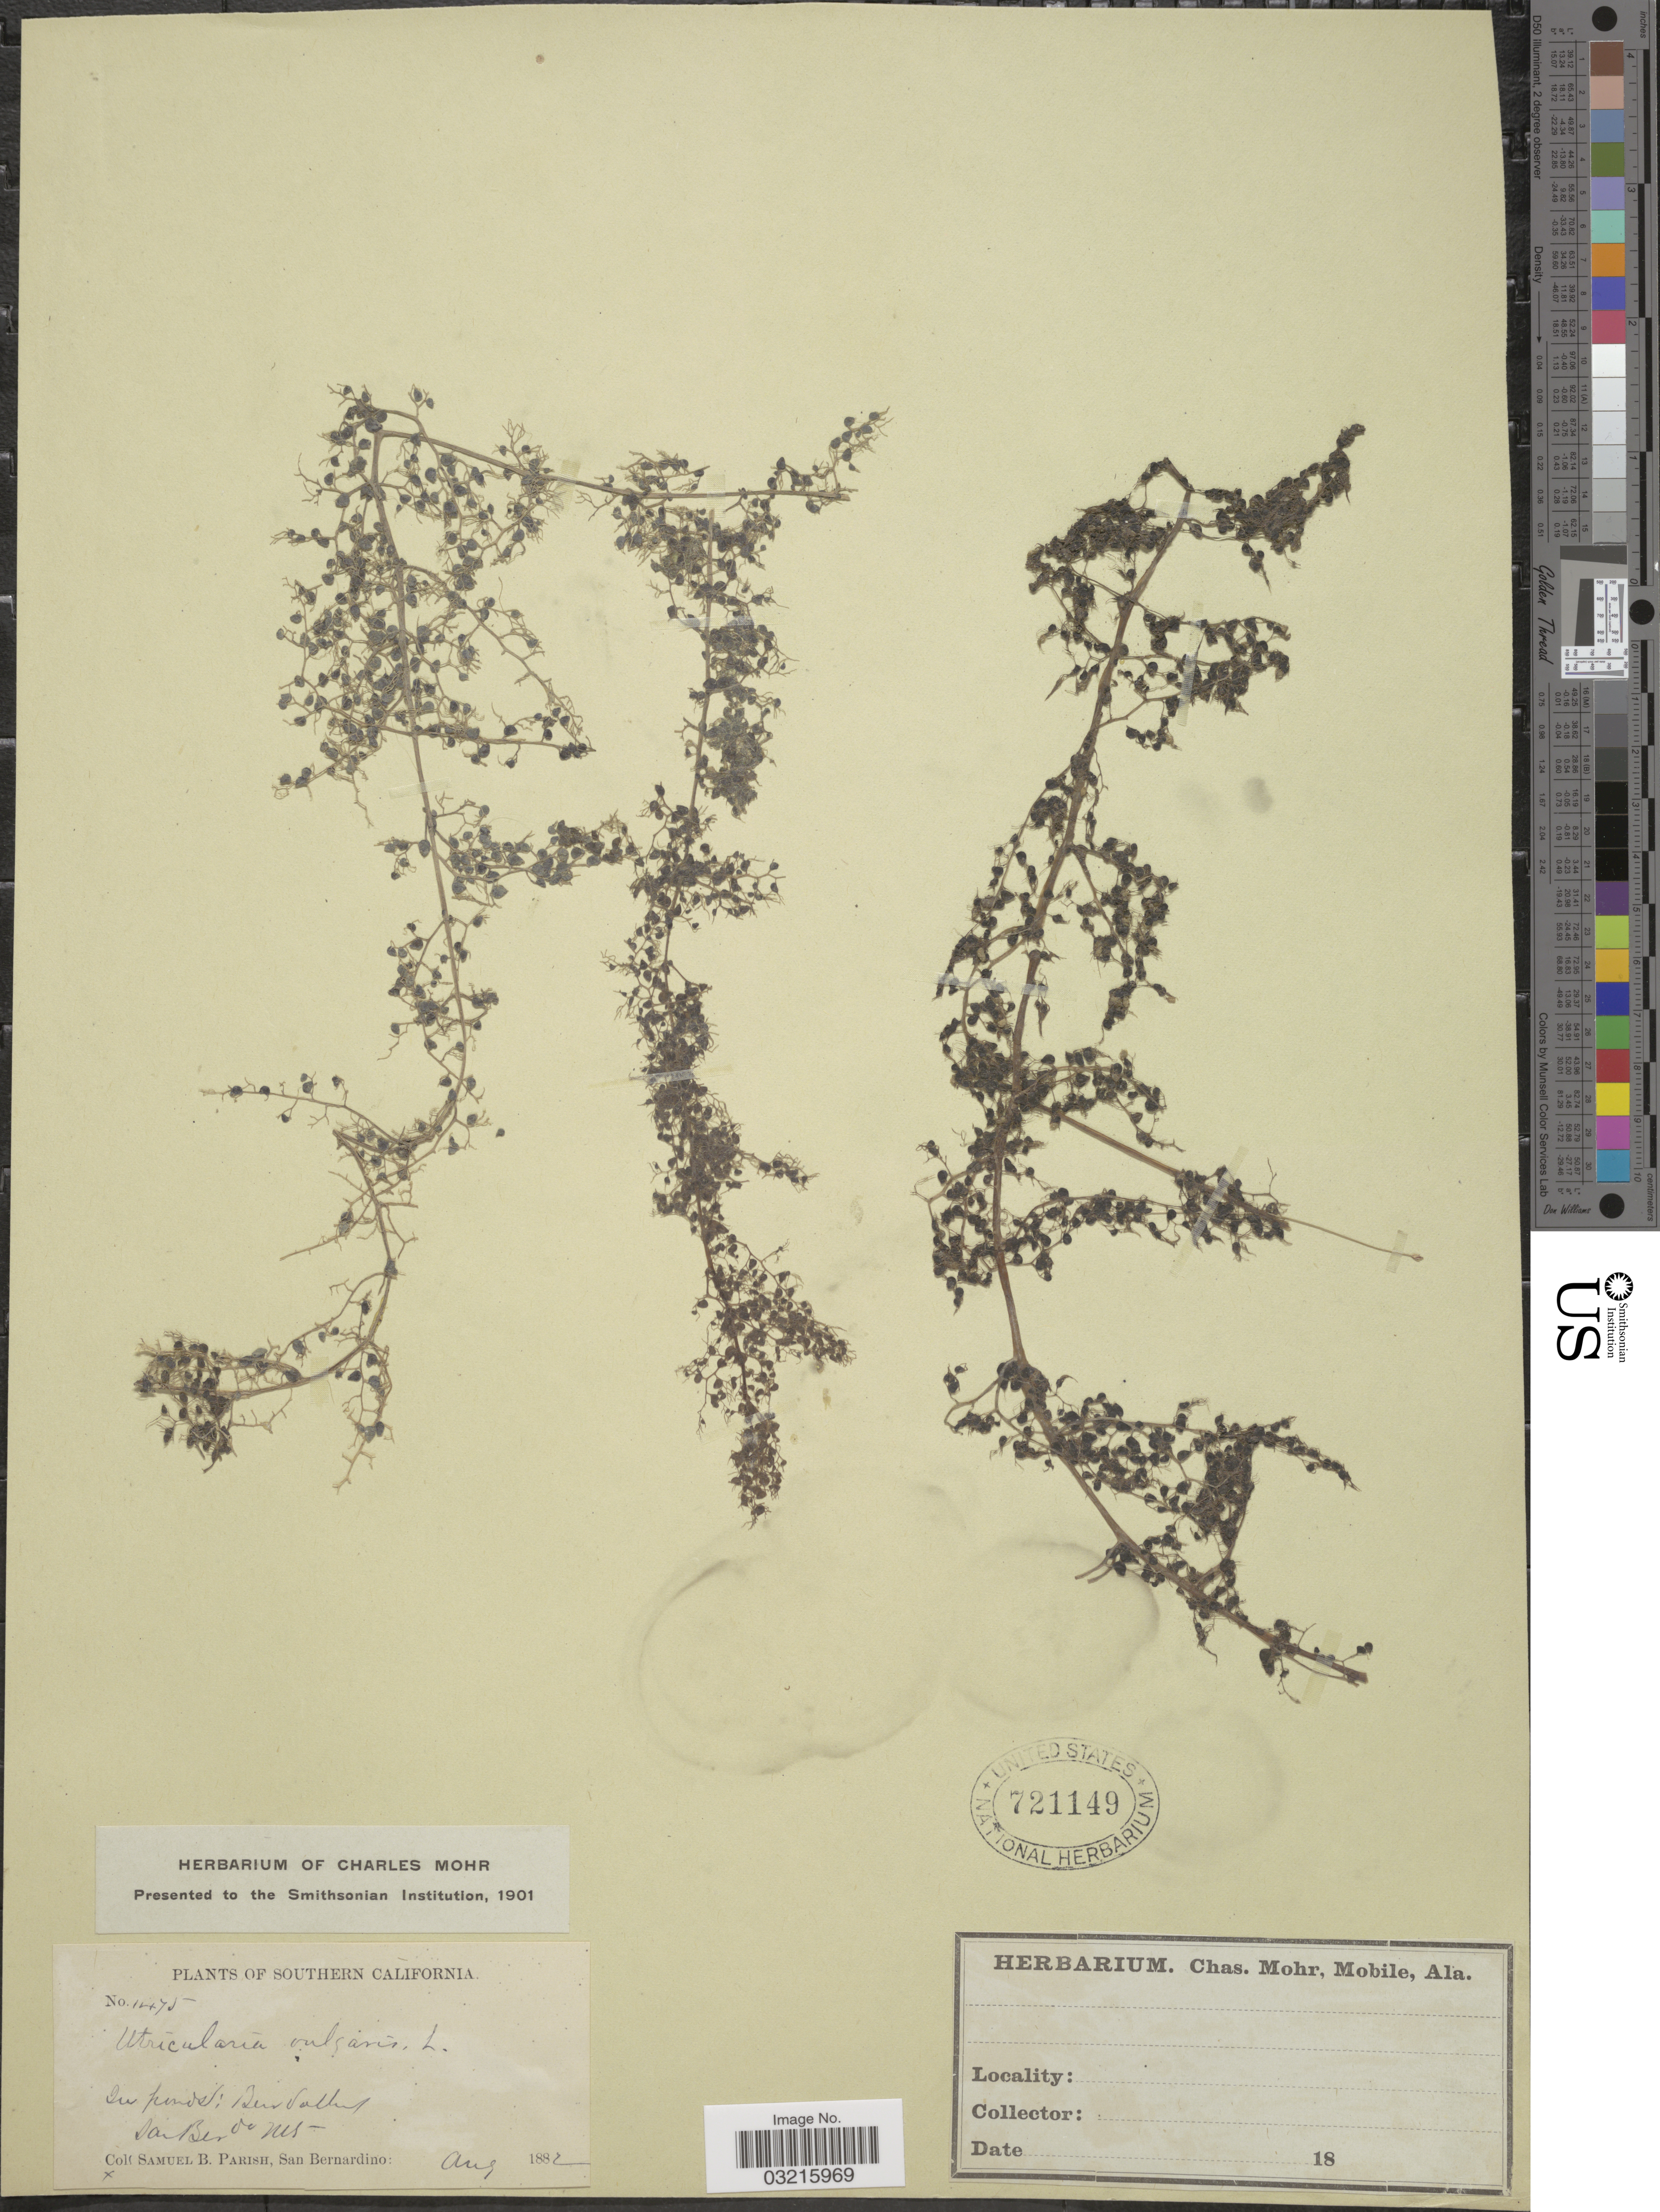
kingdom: Plantae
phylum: Tracheophyta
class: Magnoliopsida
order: Lamiales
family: Lentibulariaceae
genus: Utricularia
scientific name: Utricularia vulgaris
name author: L.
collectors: S. B. Parish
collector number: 1475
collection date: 1882-08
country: United States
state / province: California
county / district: San Barnadino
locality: Southern California. In ponds; Buen Valheur, San Berdo Mt.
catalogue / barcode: US 721149